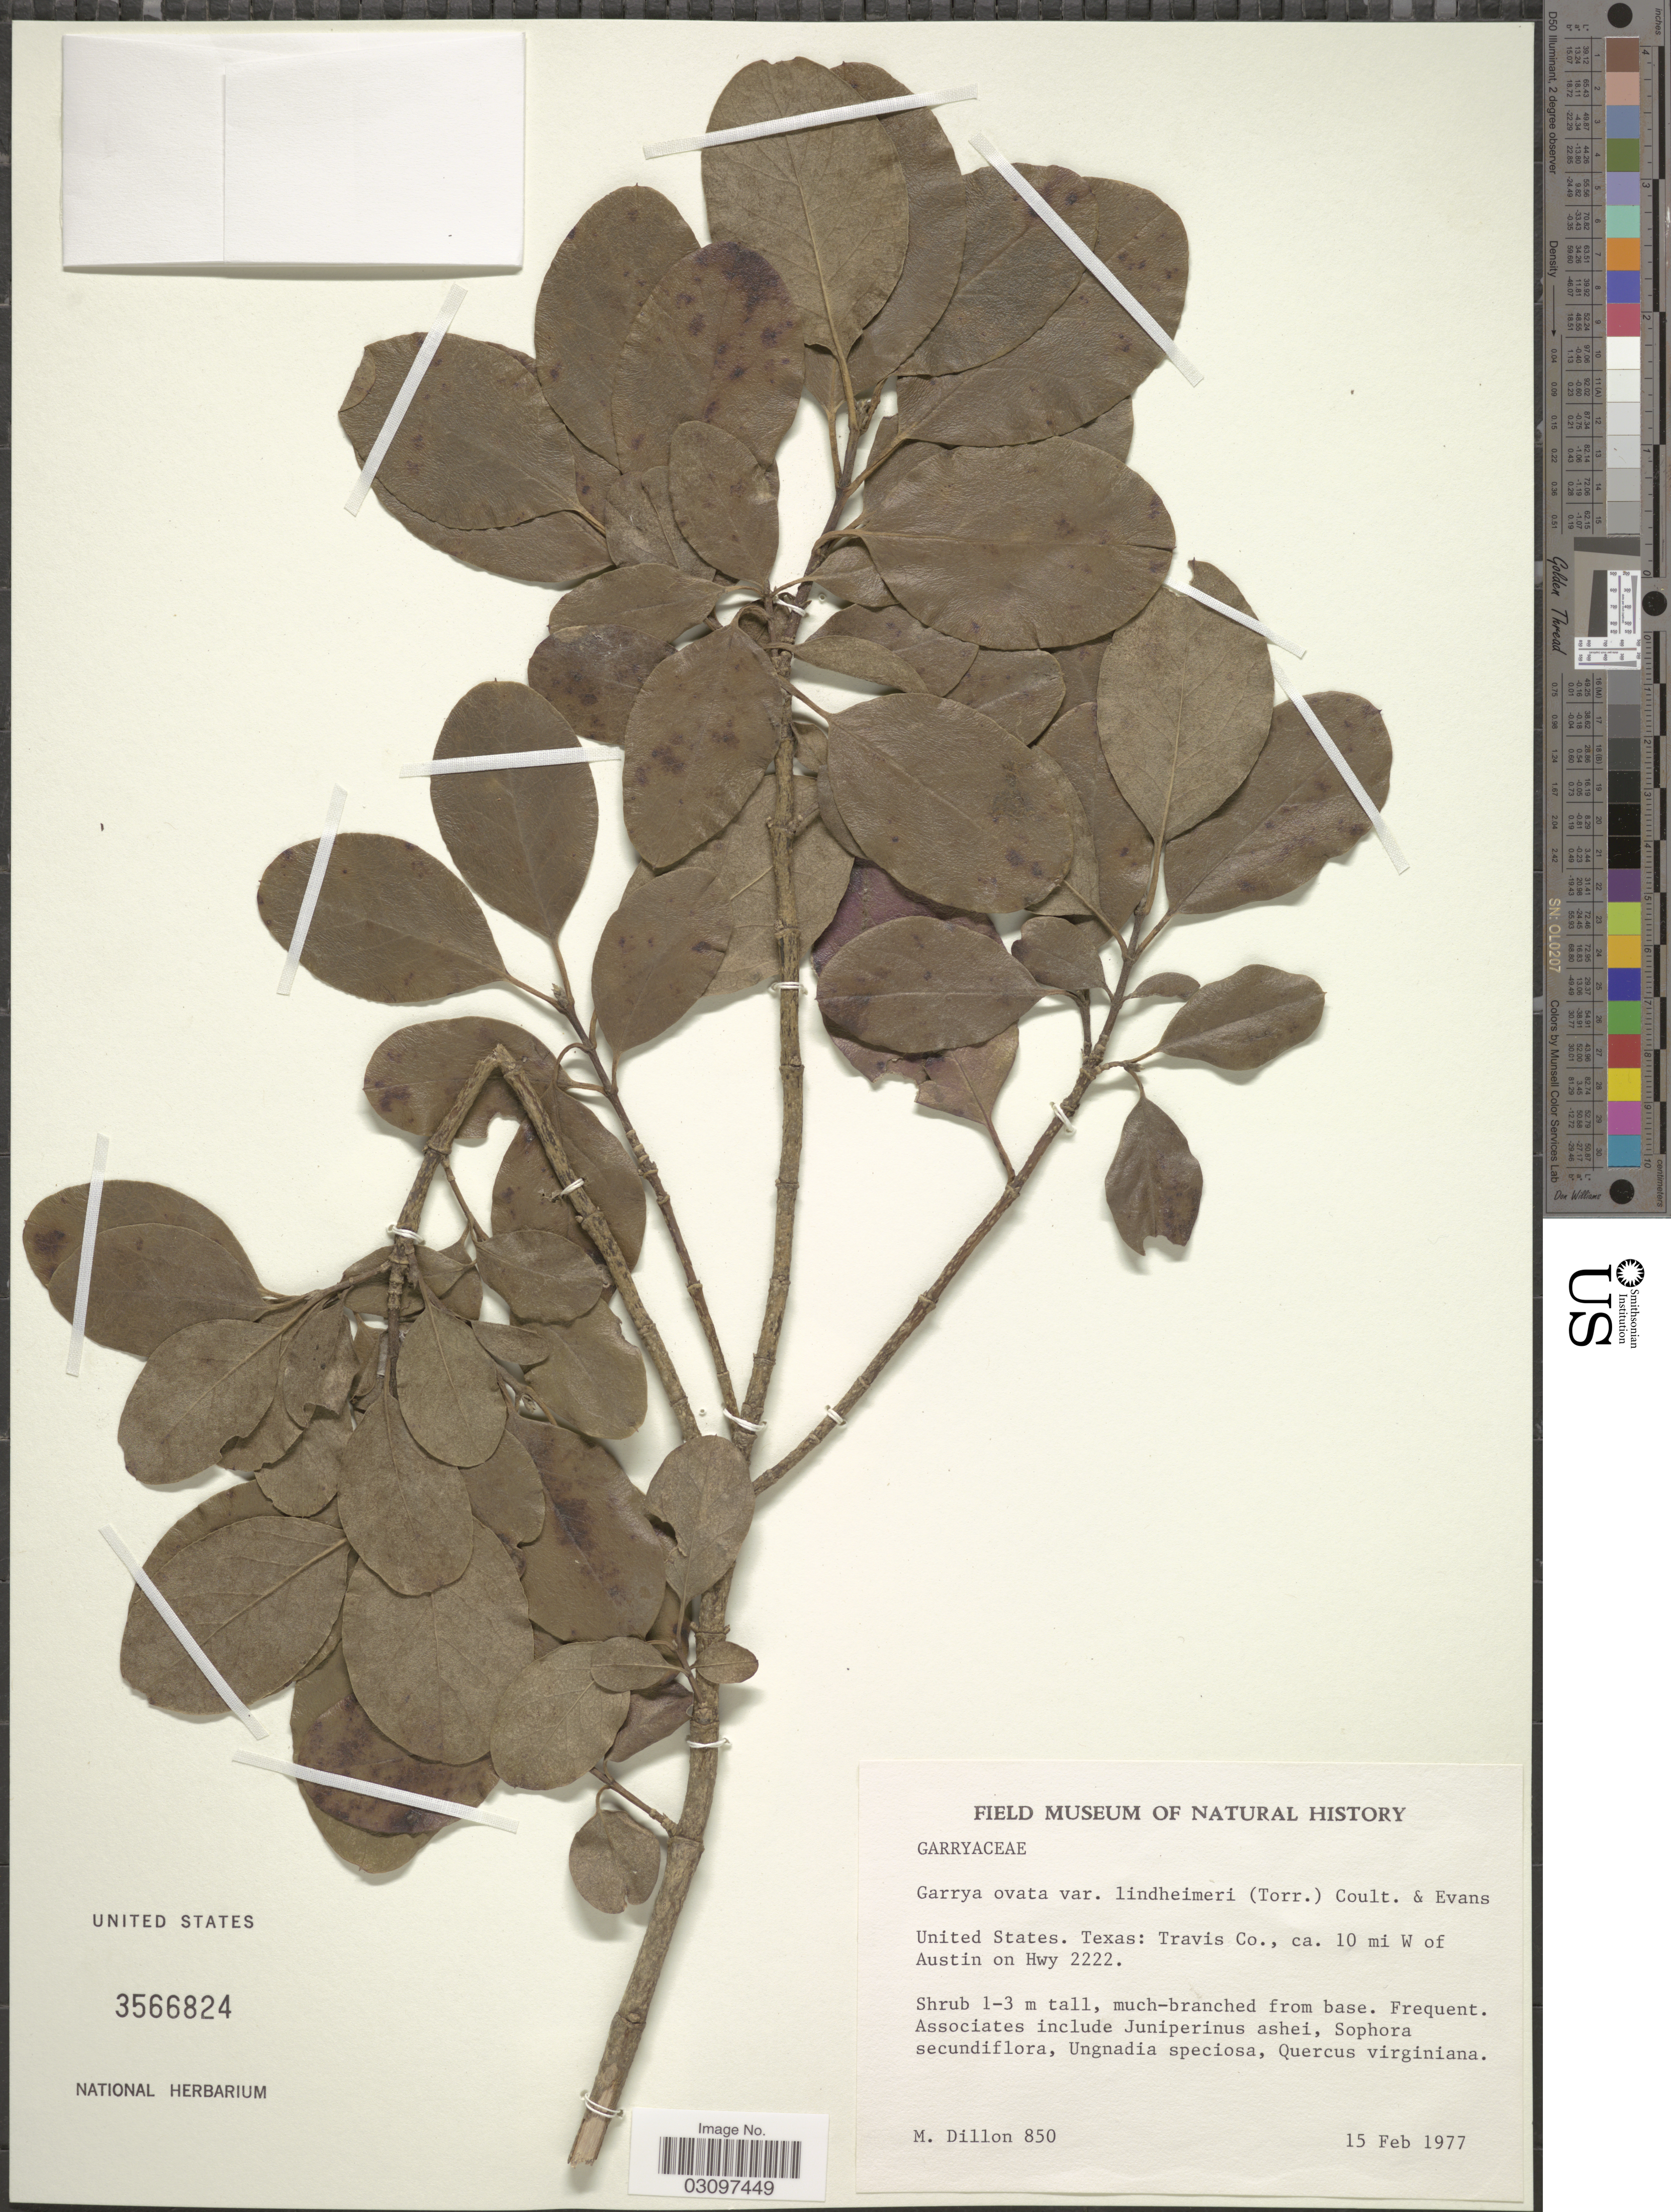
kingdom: Plantae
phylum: Tracheophyta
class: Magnoliopsida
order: Garryales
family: Garryaceae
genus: Garrya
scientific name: Garrya ovata subsp. lindheimeri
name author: (Torr.) Dahling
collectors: M. O. Dillon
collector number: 850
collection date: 1977-02-15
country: United States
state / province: Texas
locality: Travis Co., ca. 10 mi W of Austin on Hwy 2222.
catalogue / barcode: US 3566824